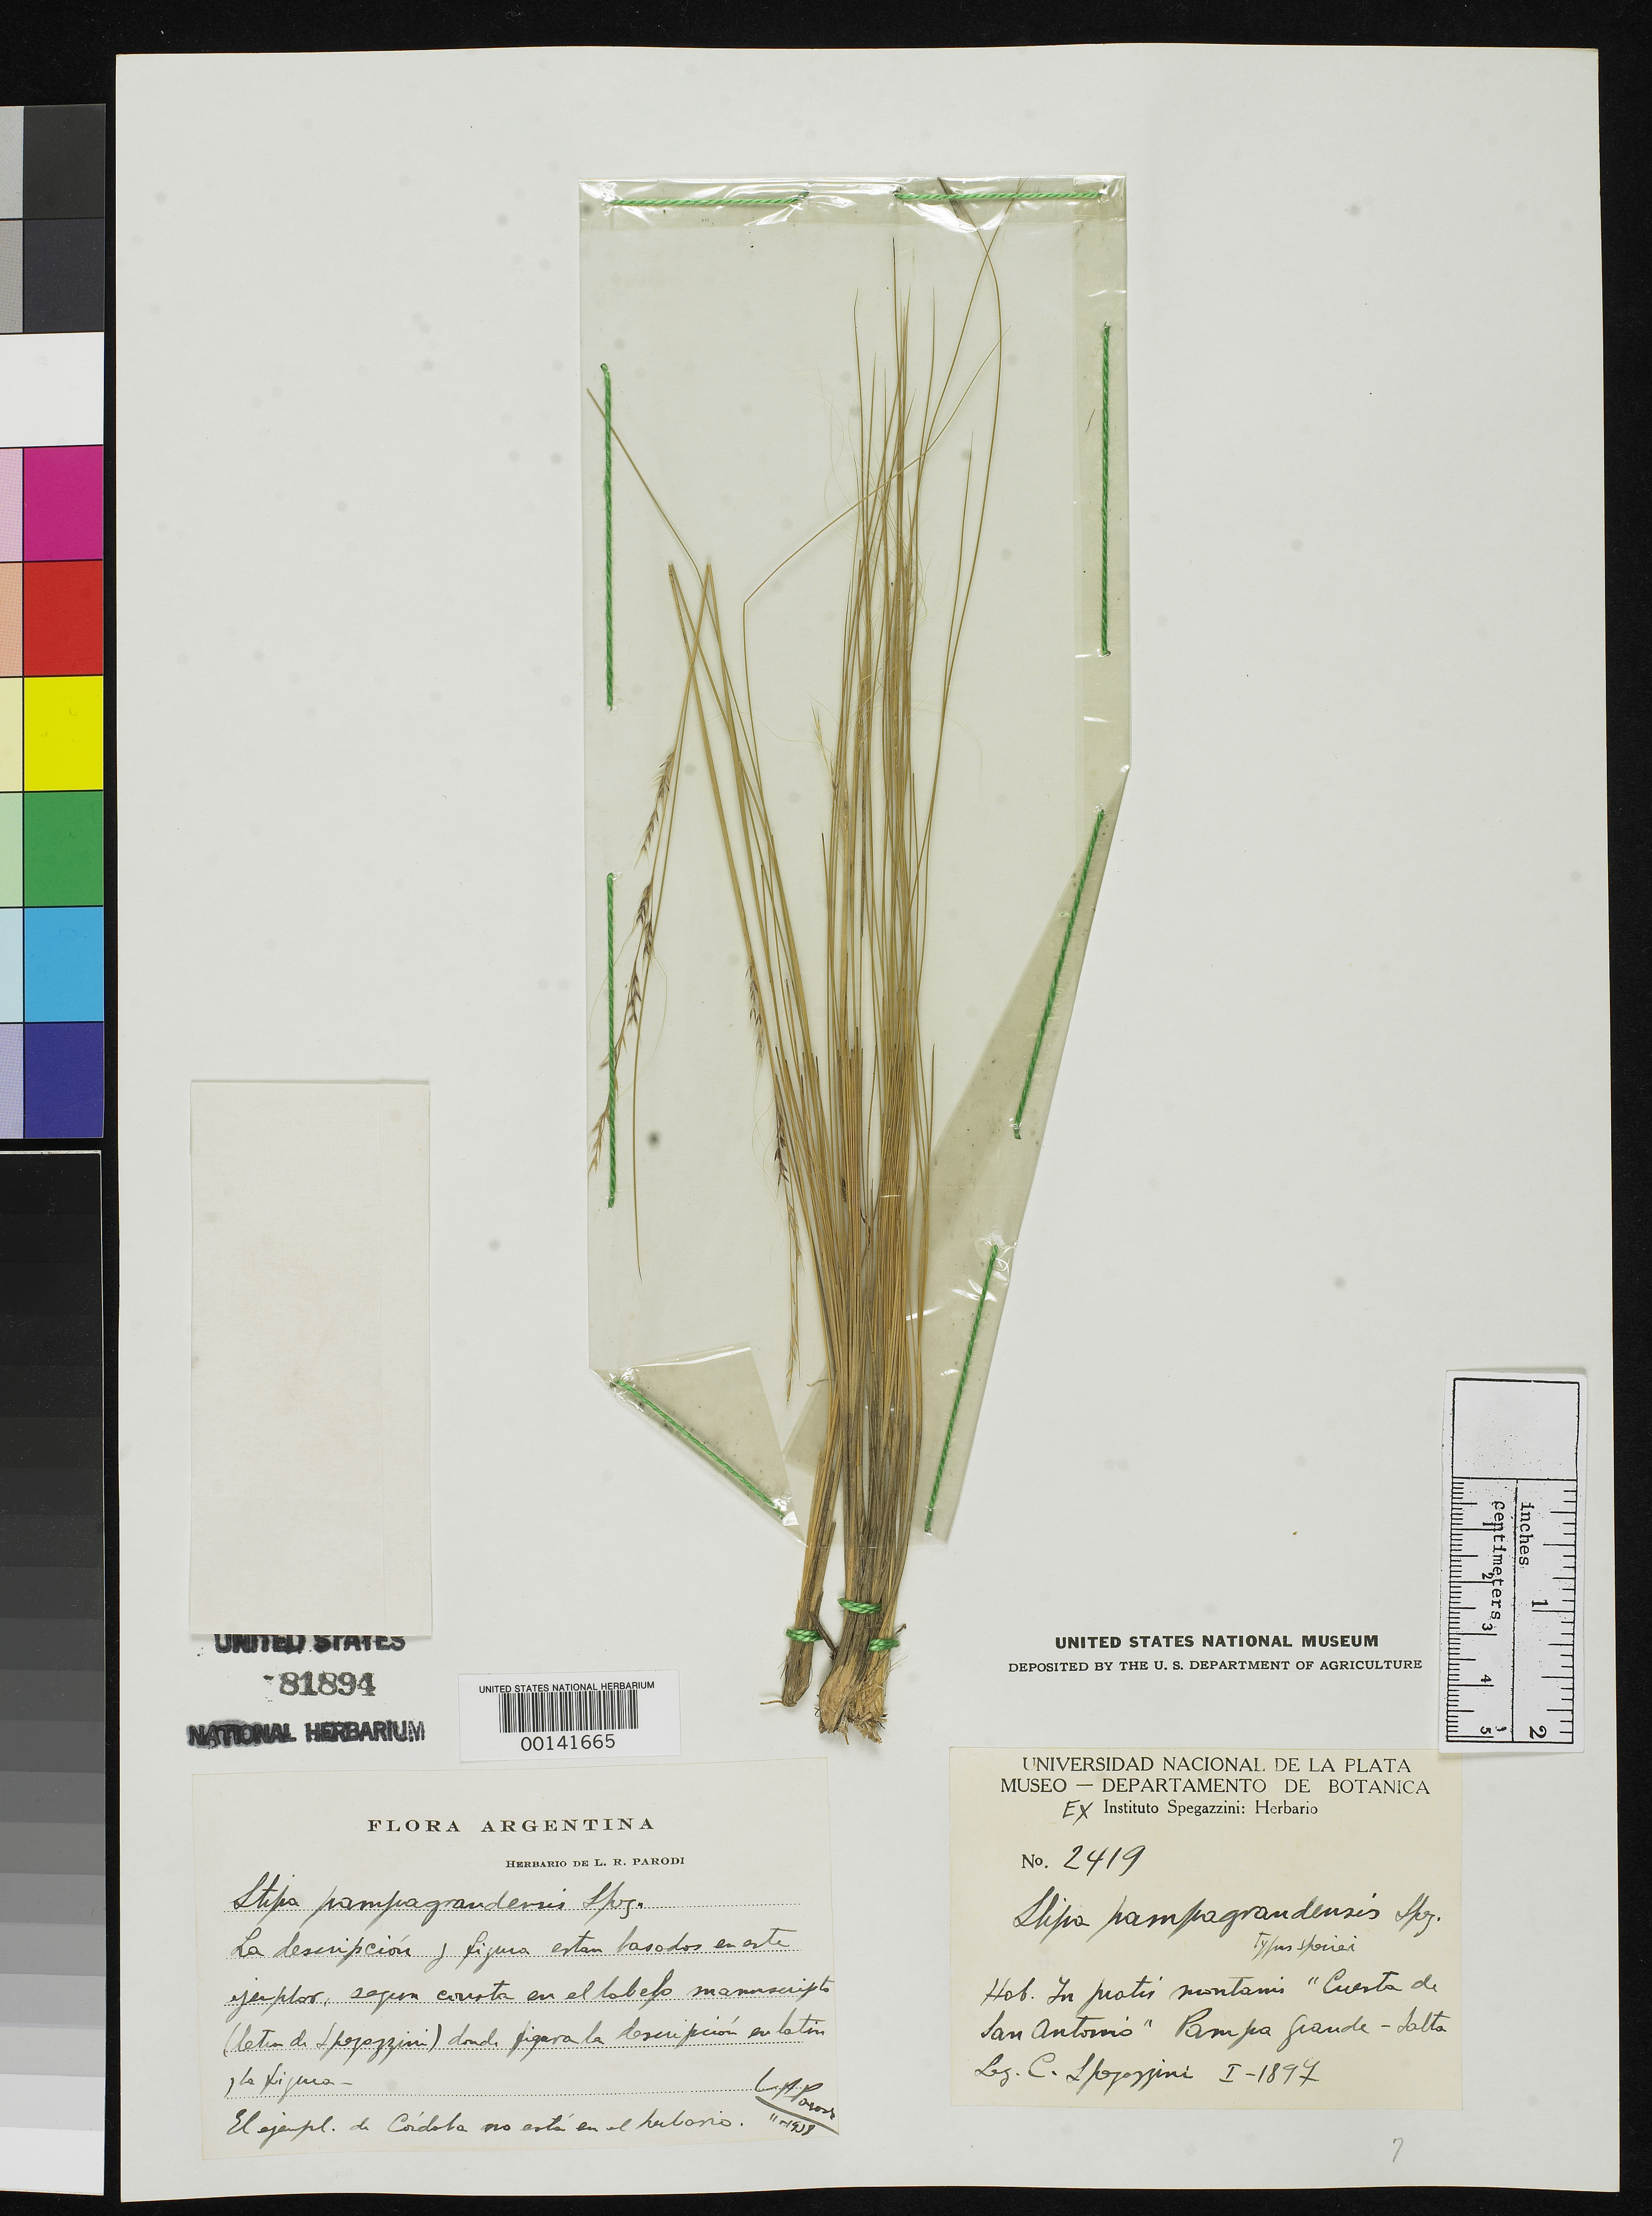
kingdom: Plantae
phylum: Tracheophyta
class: Liliopsida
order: Poales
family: Poaceae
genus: Stipa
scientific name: Stipa pampagrandensis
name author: Speg.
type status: Isotype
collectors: C. L. Spegazzini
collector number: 2419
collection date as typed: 1879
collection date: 1879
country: Argentina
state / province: Córdoba / Salta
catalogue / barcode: US 81894